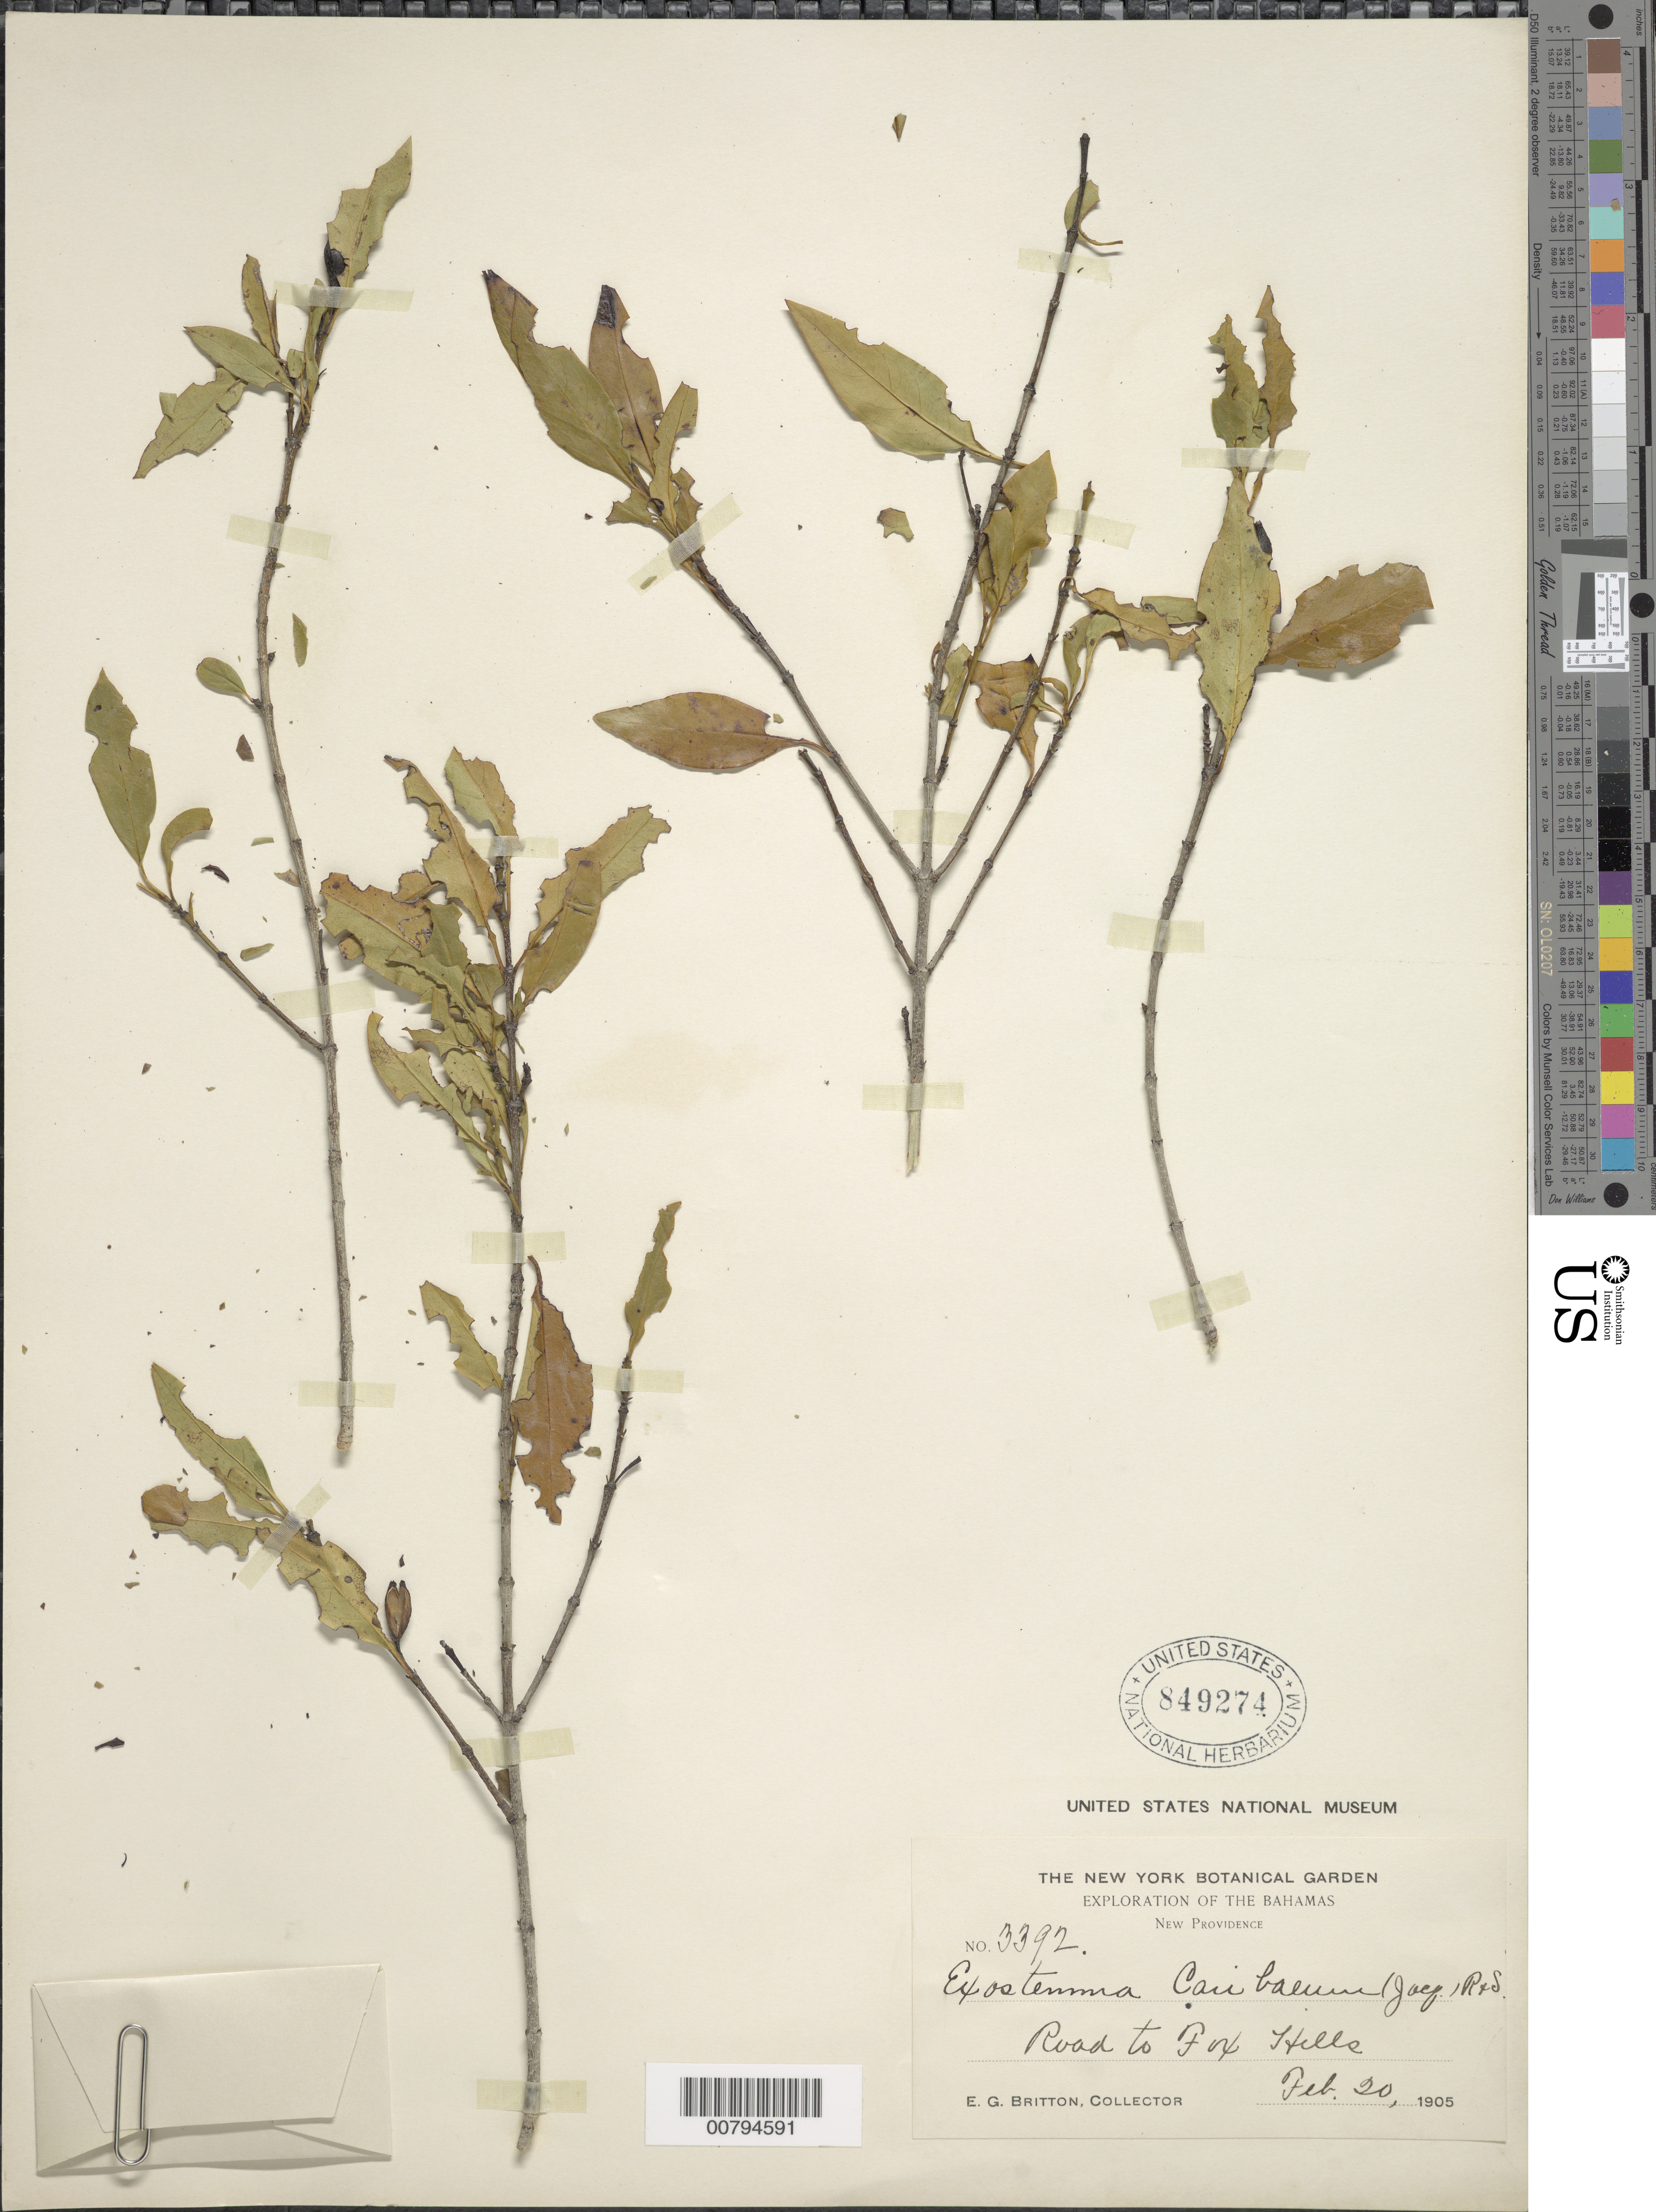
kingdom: Plantae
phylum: Tracheophyta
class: Magnoliopsida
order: Gentianales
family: Rubiaceae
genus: Exostema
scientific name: Exostema caribaeum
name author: (Jacq.) Roem. & Schult.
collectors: E. G. Britton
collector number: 3392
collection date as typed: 20 Feb 1905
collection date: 1905-02-20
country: Bahamas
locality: New Providence. Road to Fox hills.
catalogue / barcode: US 849274